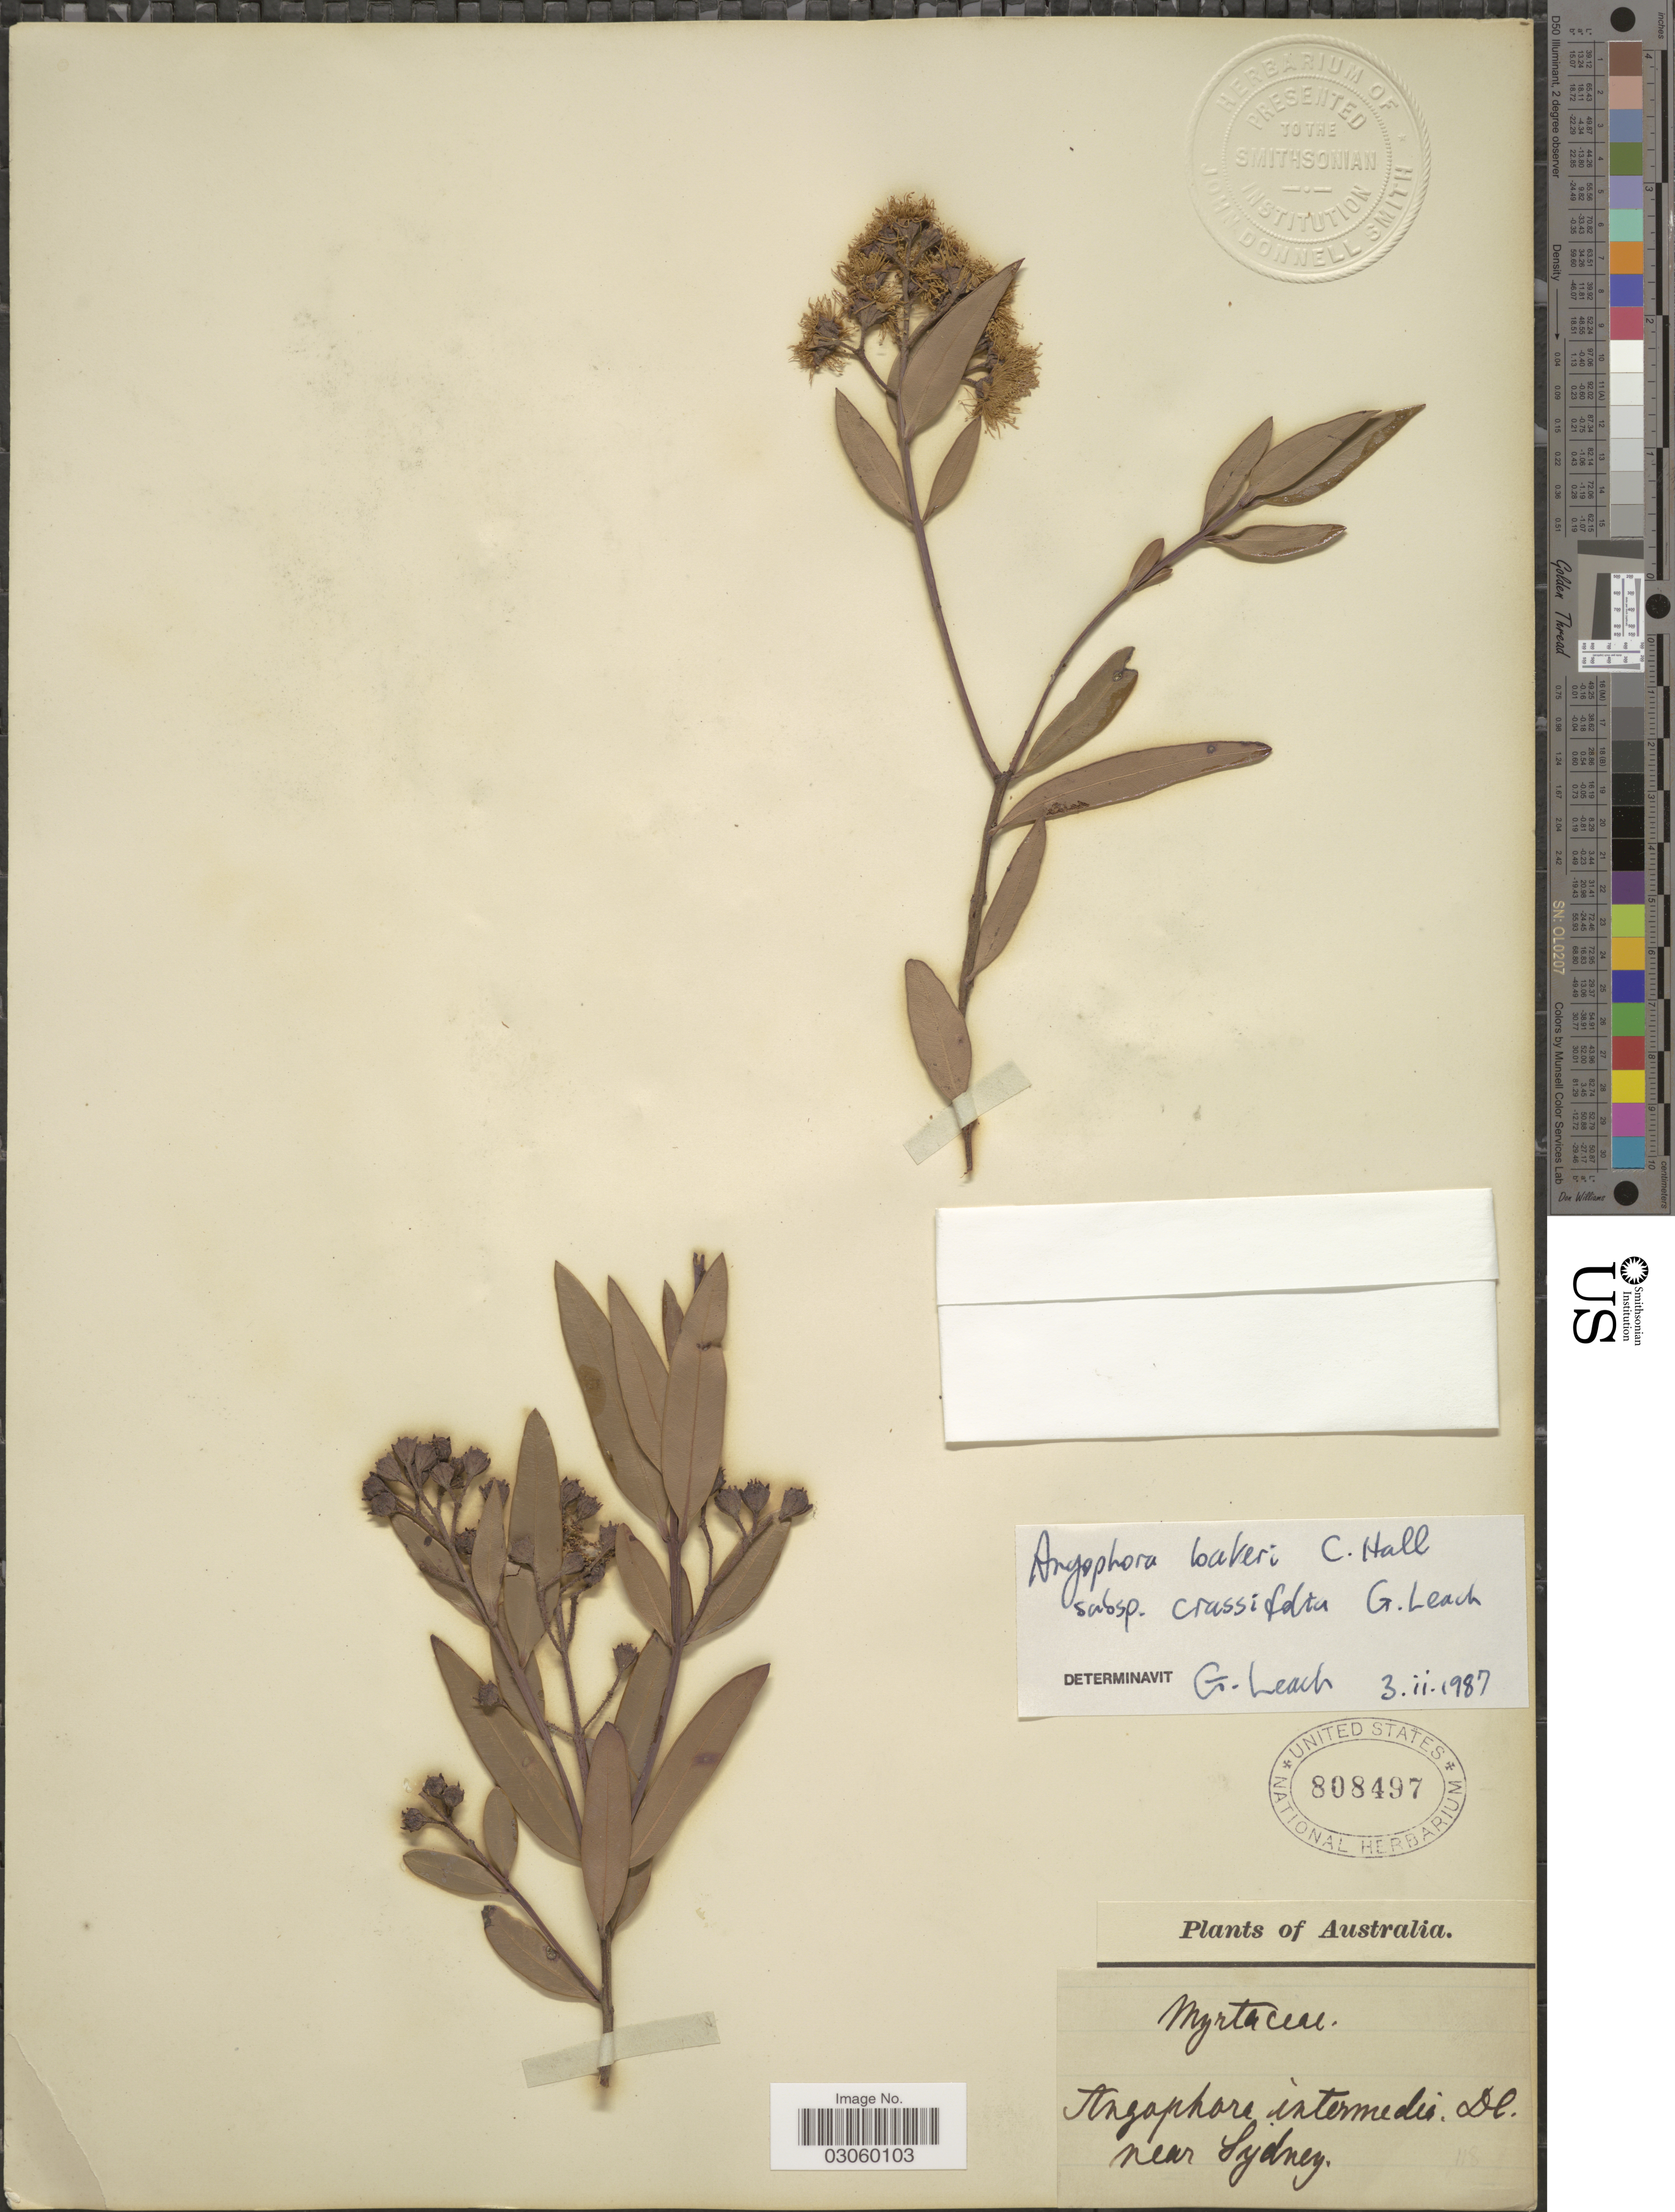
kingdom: Plantae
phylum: Tracheophyta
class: Magnoliopsida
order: Myrtales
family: Myrtaceae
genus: Angophora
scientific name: Angophora bakeri subsp. crassifolia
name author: G.J. Leach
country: Australia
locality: Near Sydney.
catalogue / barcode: US 808497